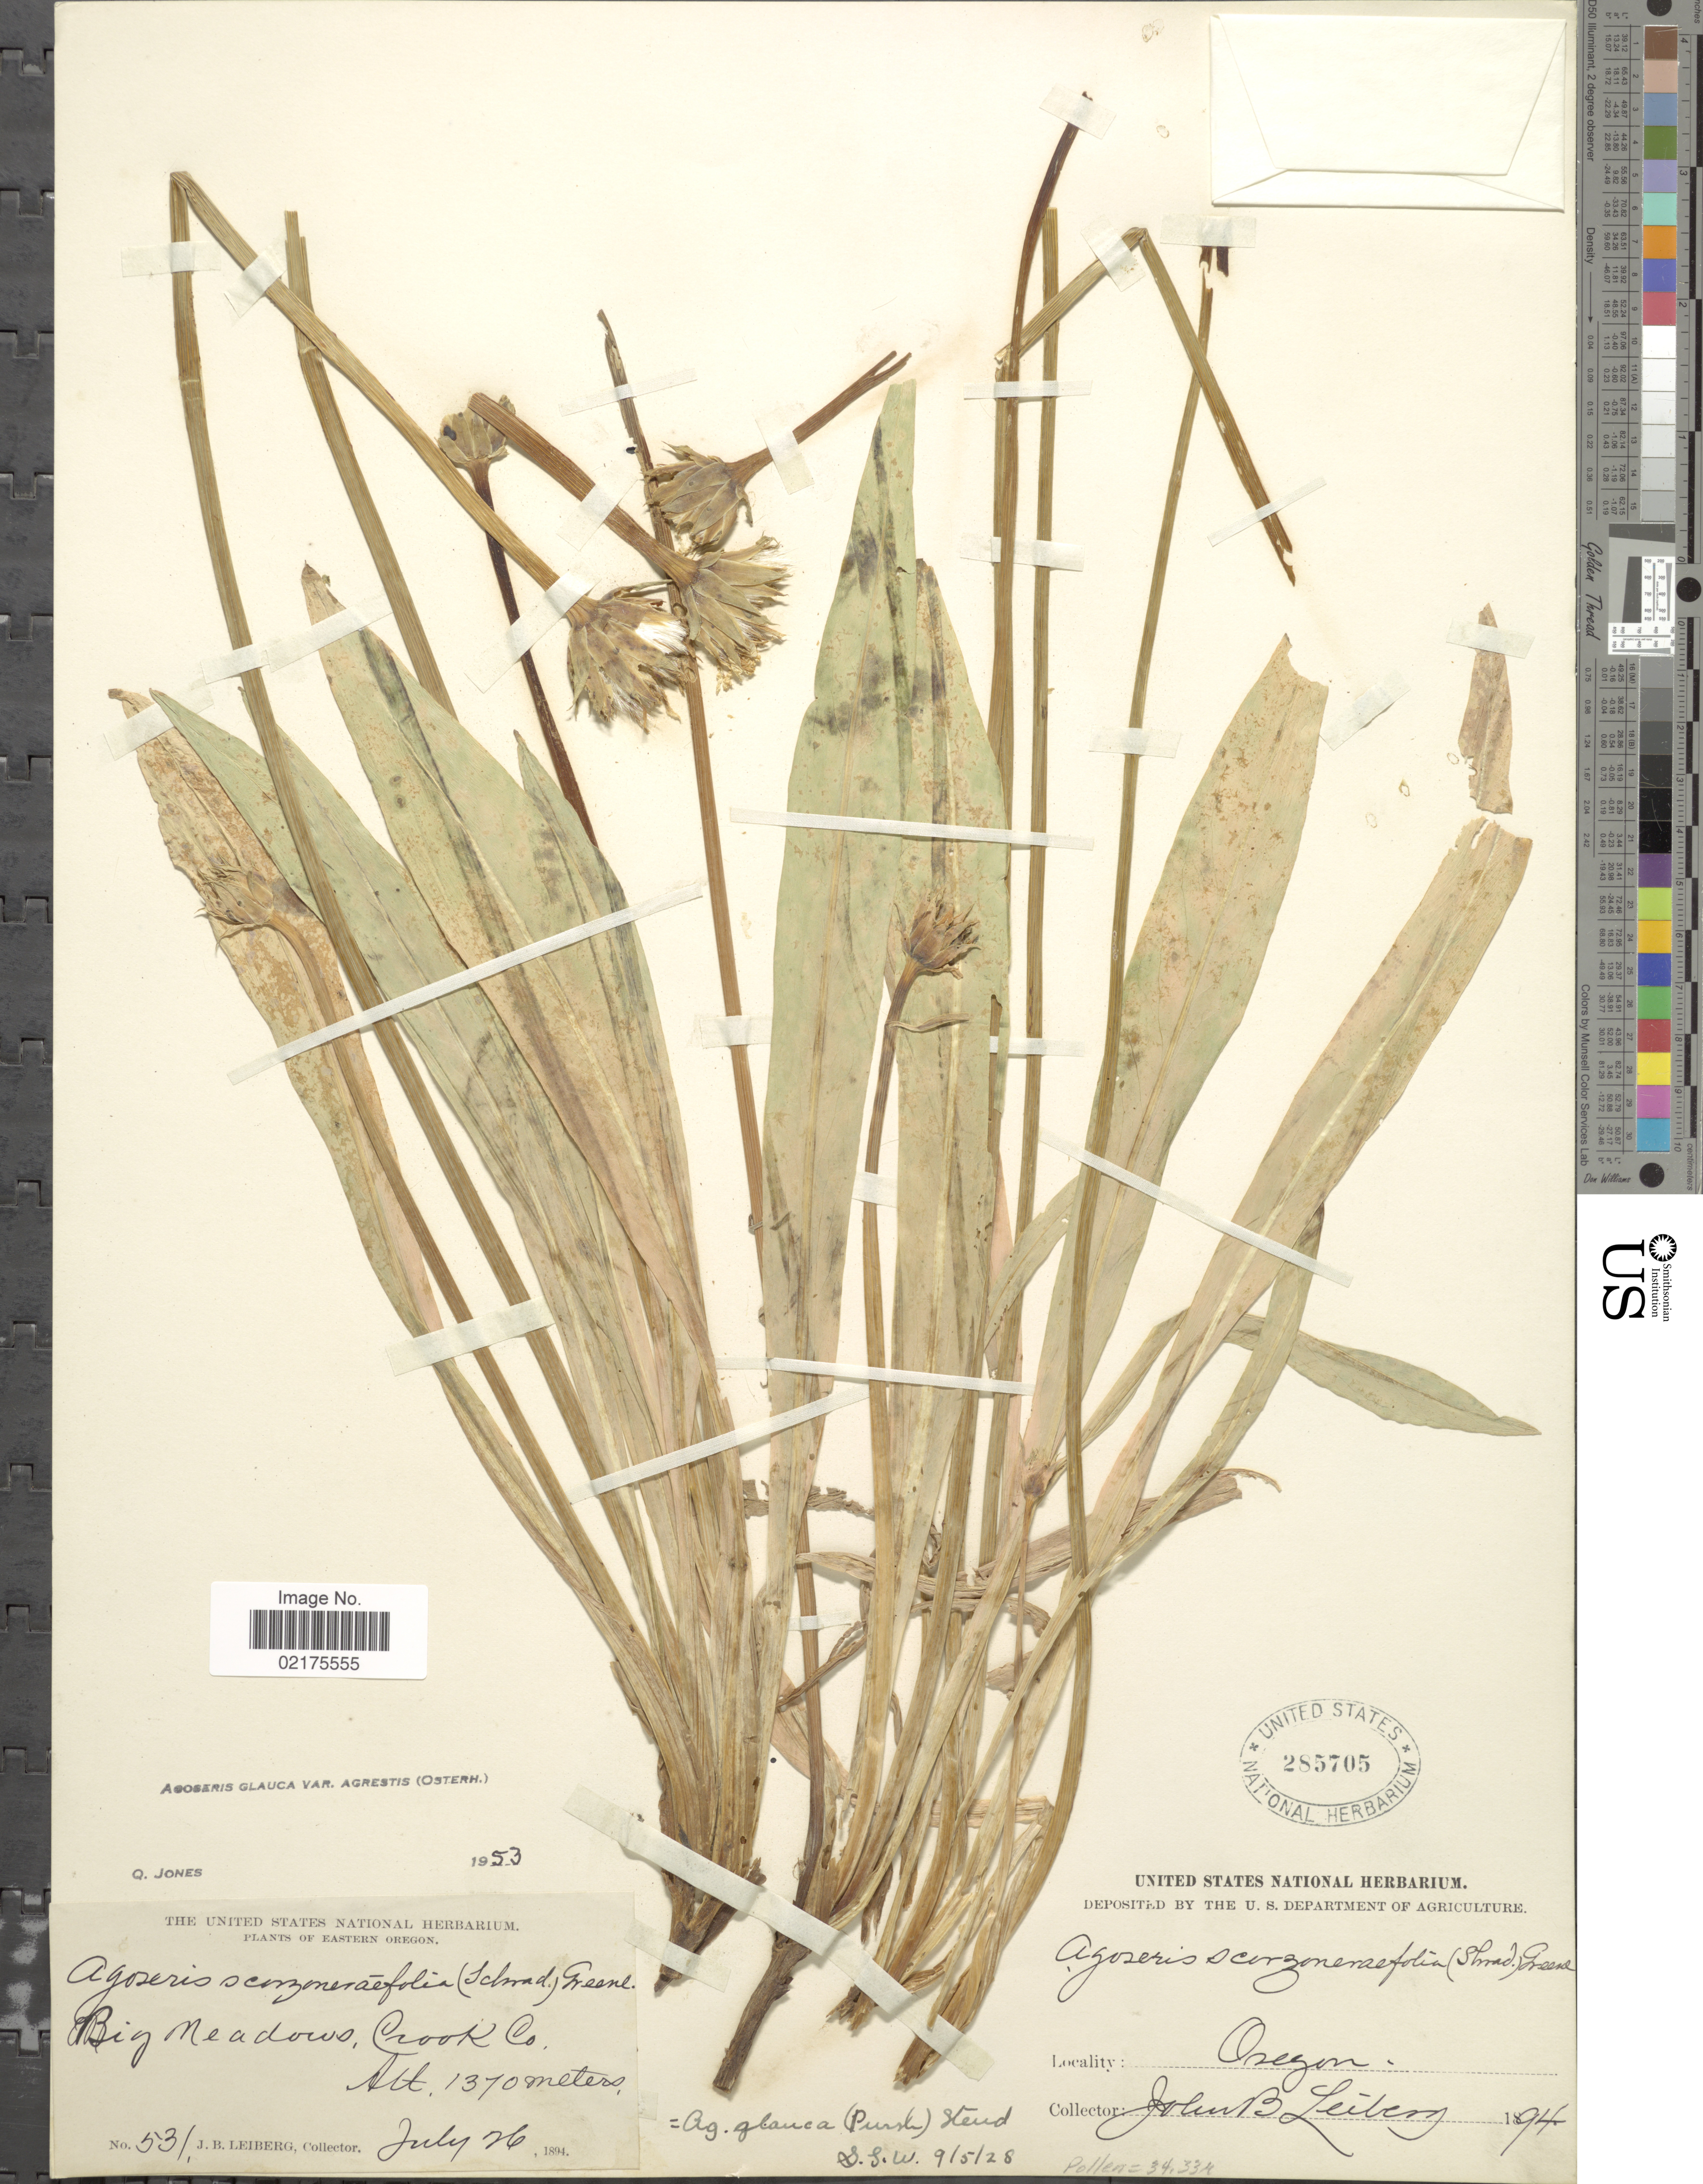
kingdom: Plantae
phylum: Tracheophyta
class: Magnoliopsida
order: Asterales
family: Asteraceae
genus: Agoseris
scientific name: Agoseris glauca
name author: (Pursh) Raf.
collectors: J. B. Leiberg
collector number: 531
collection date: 1894-07-26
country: United States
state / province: Oregon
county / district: Crook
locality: Eastern Oregon: Big meadows, Crook Co.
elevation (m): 1370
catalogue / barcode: US 285705